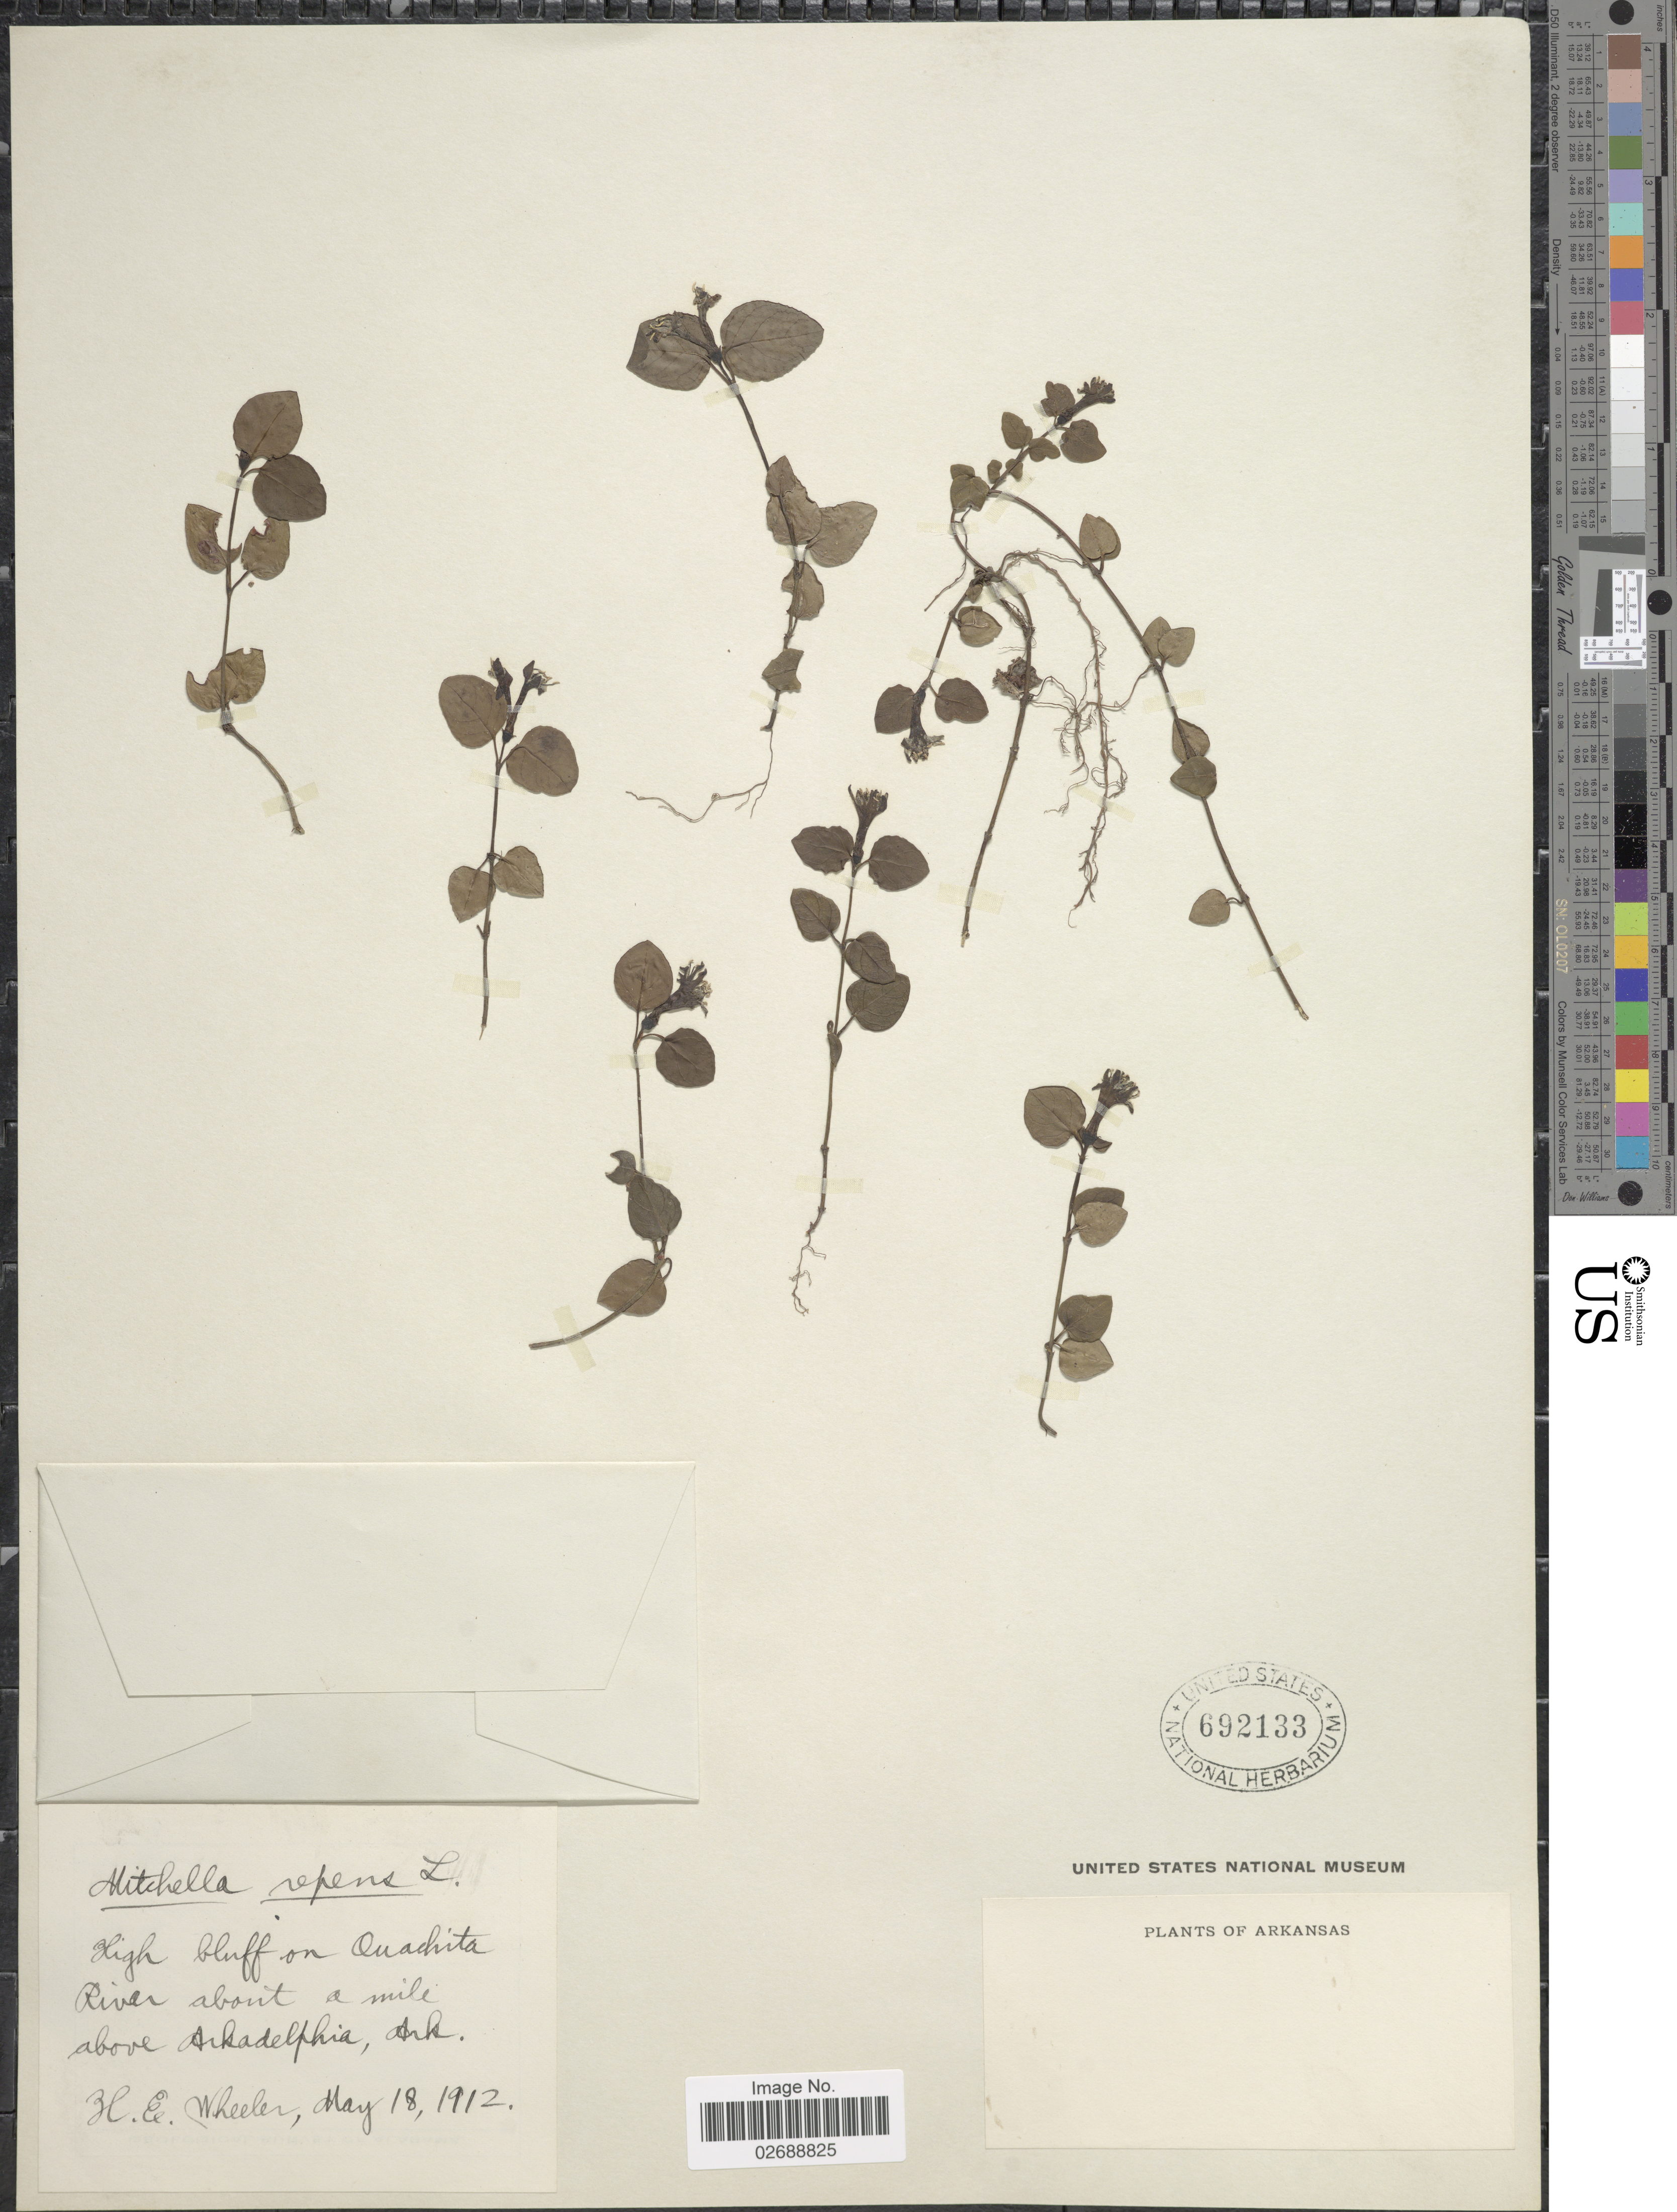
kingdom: Plantae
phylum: Tracheophyta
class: Magnoliopsida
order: Gentianales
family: Rubiaceae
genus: Mitchella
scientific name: Mitchella repens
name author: L.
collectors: H. Wheeler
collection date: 1912-05-18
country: United States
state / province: Arkansas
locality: On Oauchita River about a miles above Arkadelphia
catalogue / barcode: US 692133